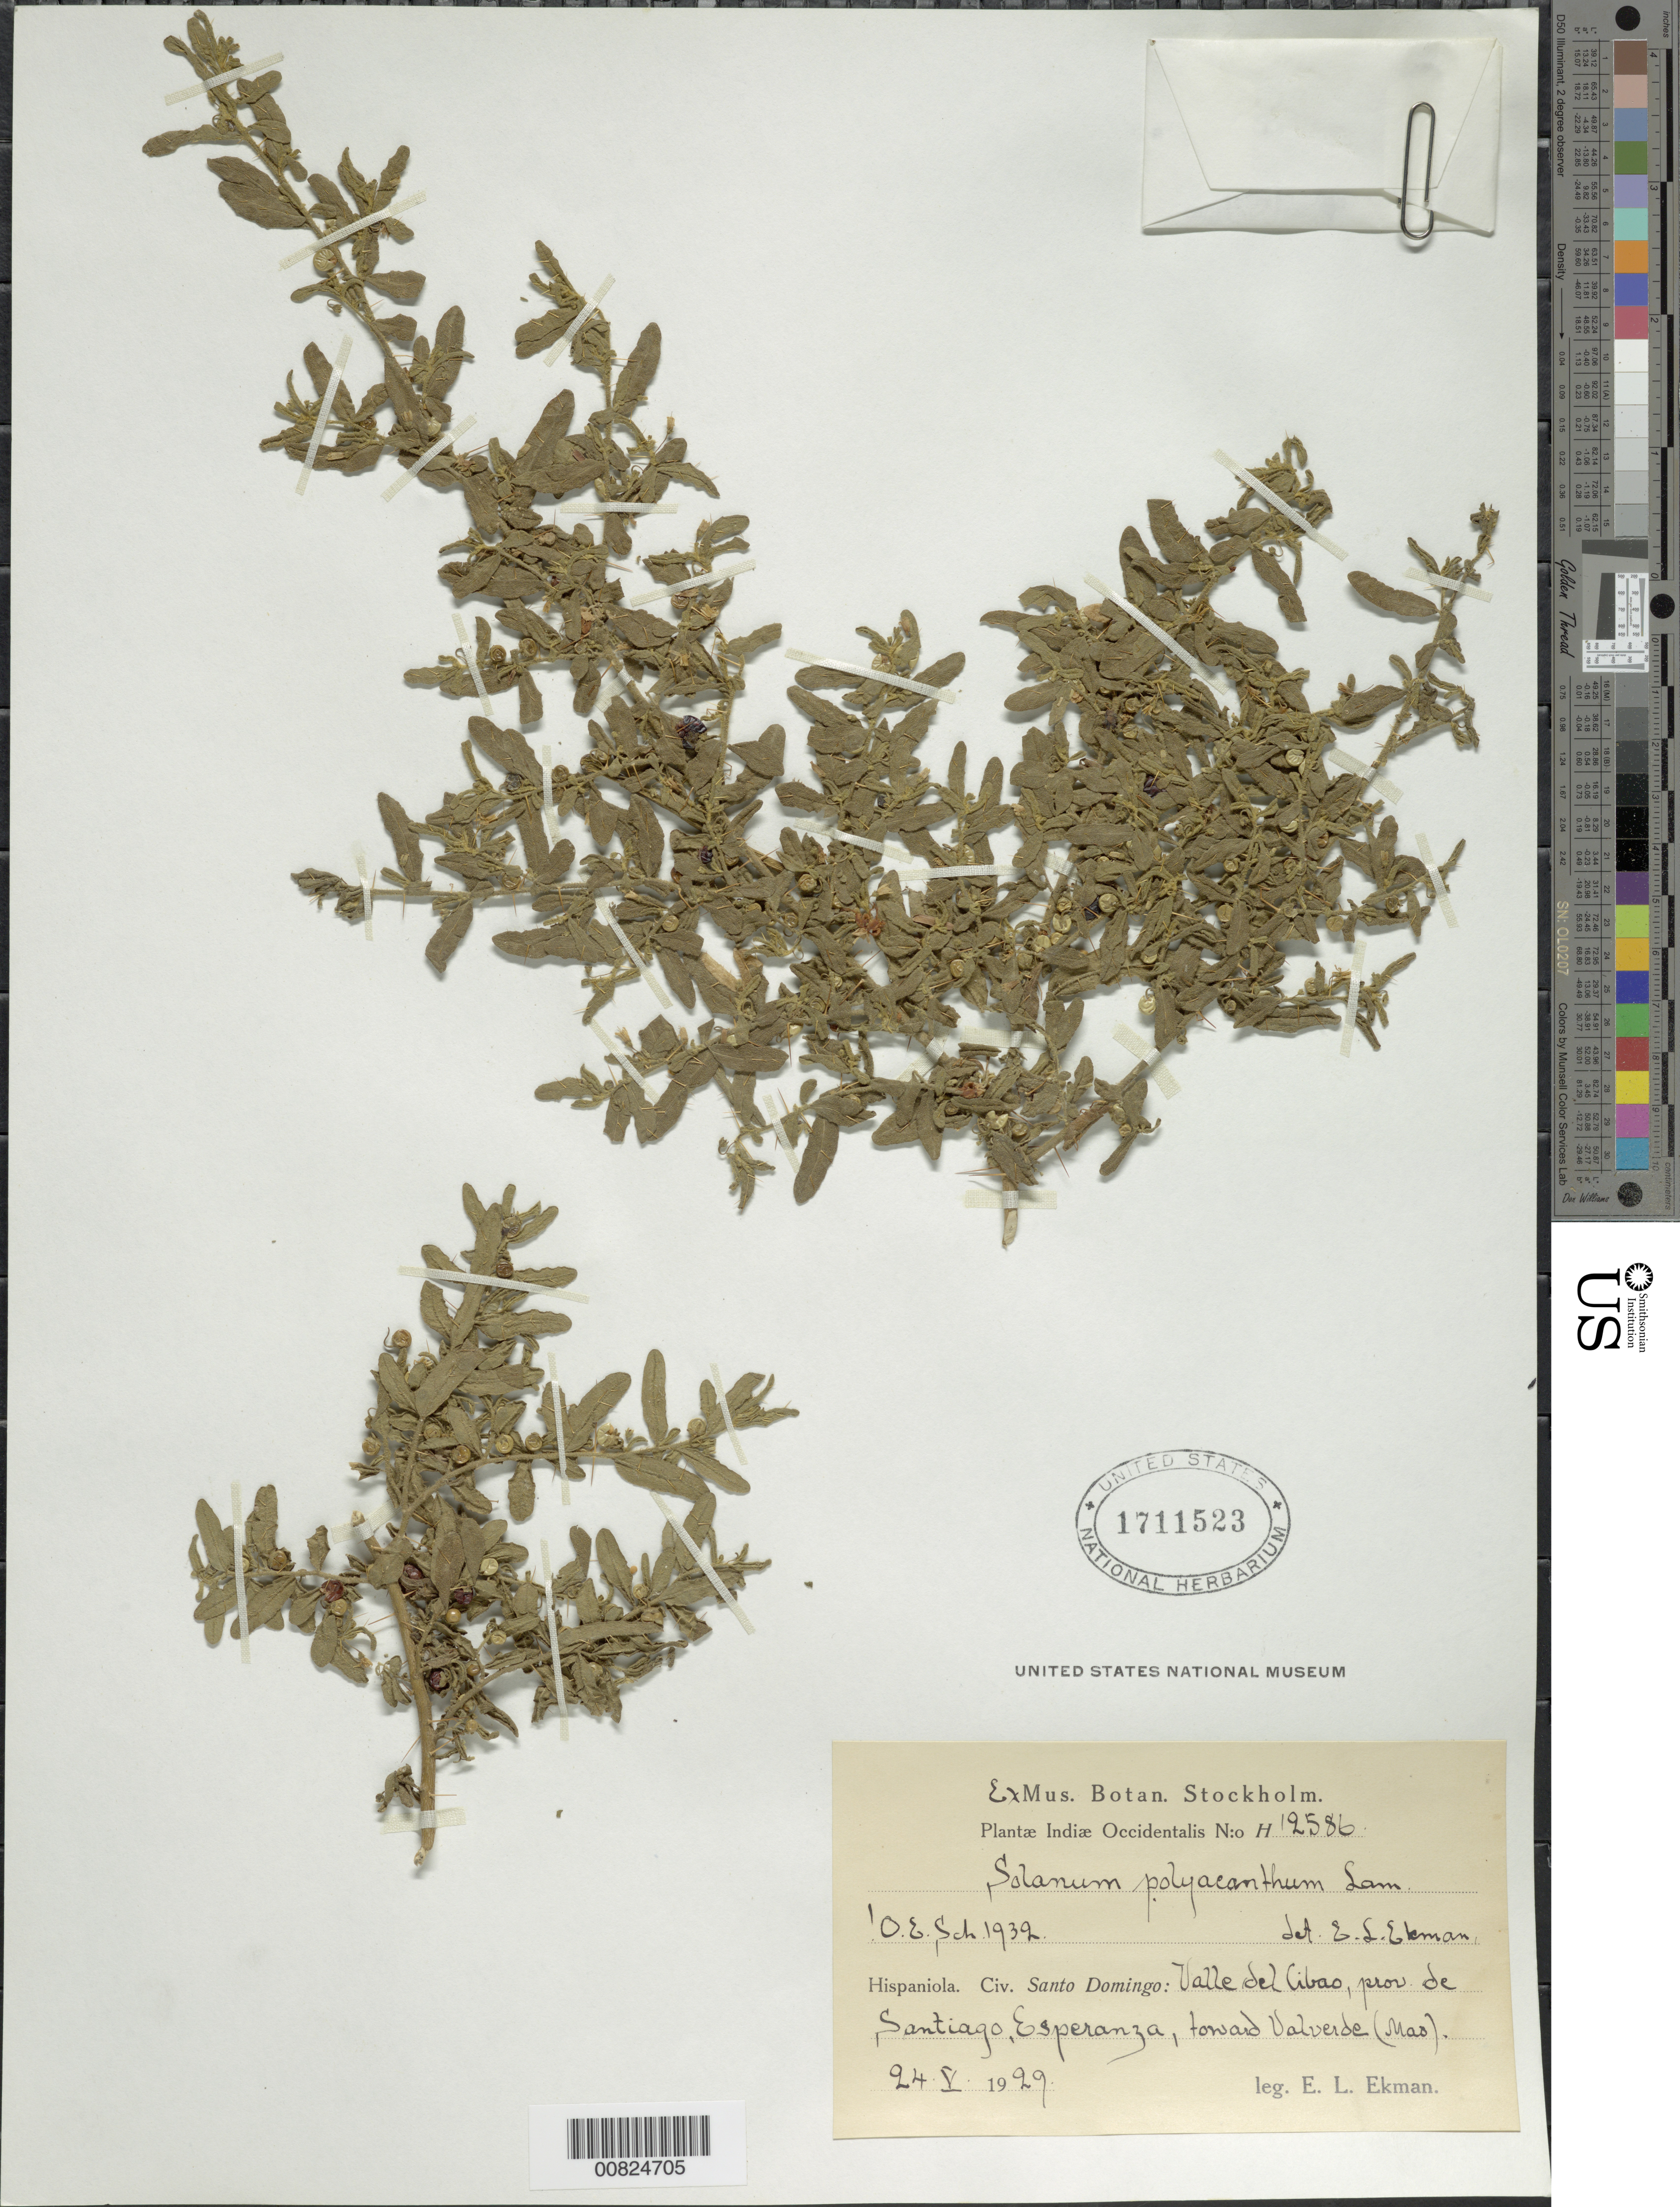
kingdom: Plantae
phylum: Tracheophyta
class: Magnoliopsida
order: Solanales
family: Solanaceae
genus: Solanum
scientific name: Solanum polycanthum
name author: Lam.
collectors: E. L. Ekman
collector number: H 12586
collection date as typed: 24 May 1929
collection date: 1929-05-24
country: Dominican Republic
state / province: Santiago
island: Hispaniola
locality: Valle del Cibao, Esperanza, toward Valverde (Mao)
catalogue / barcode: US 1711523